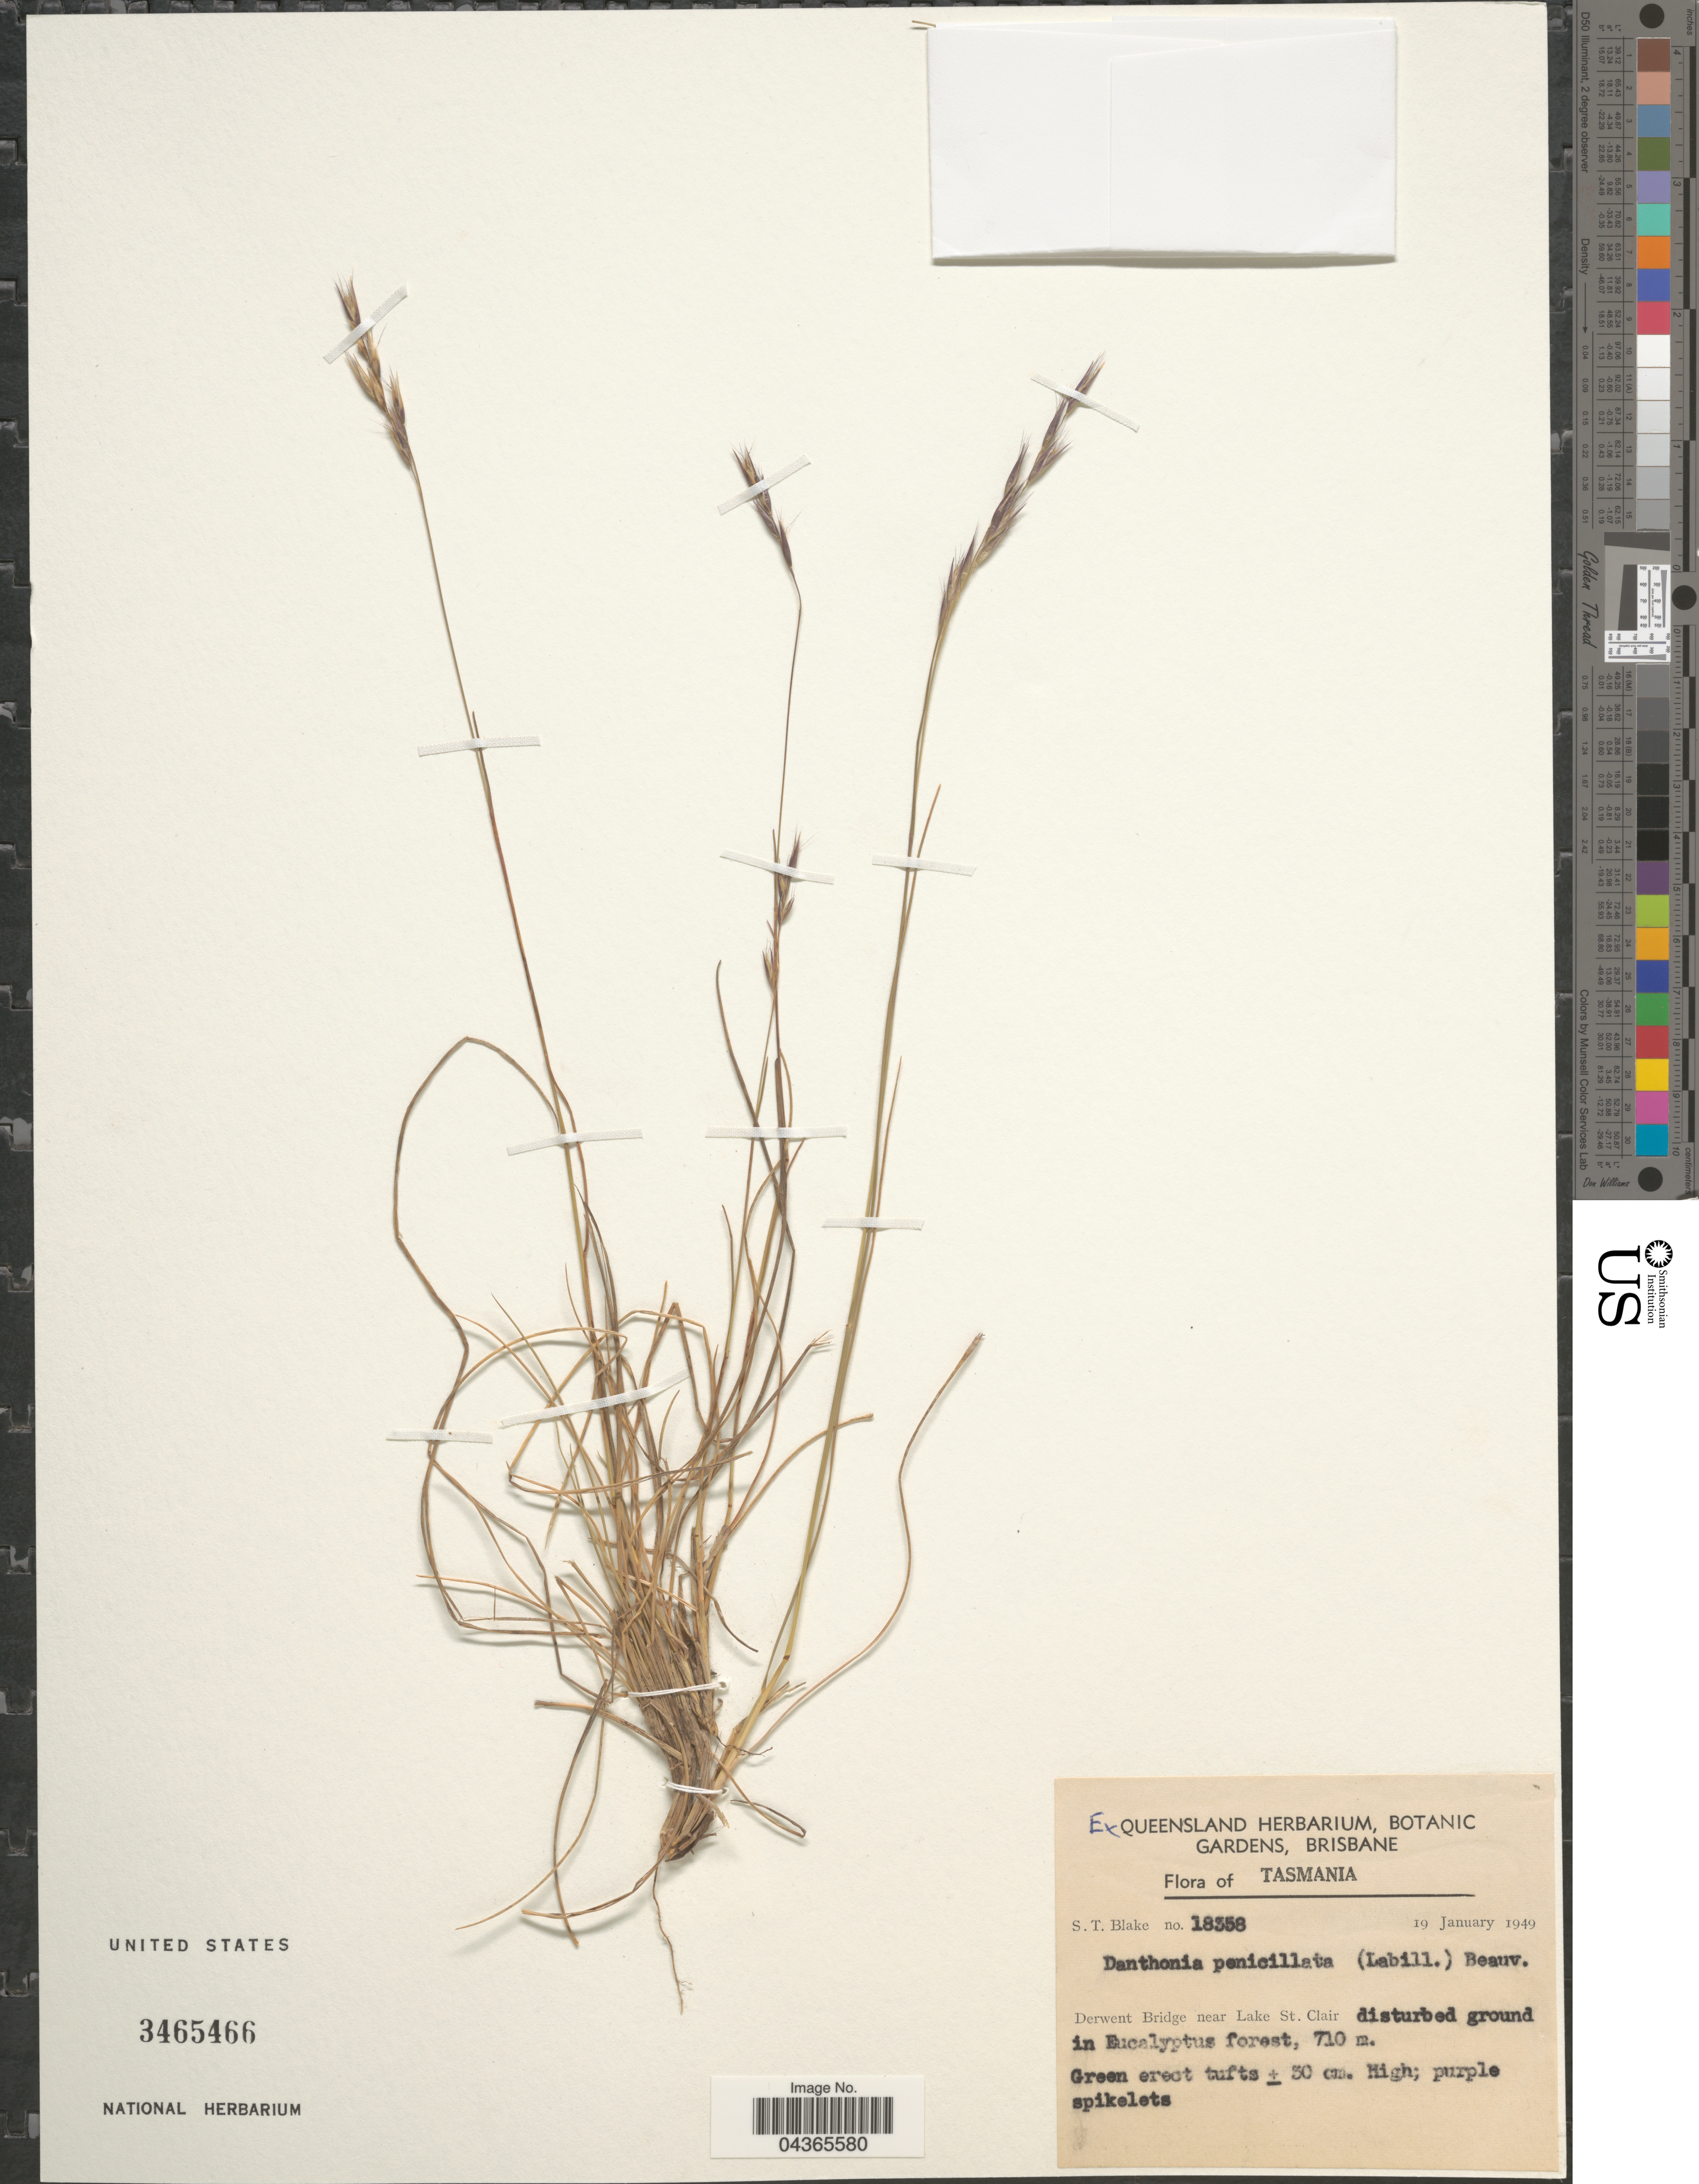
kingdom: Plantae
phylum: Tracheophyta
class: Liliopsida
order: Poales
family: Poaceae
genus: Rytidosperma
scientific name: Rytidosperma penicillatum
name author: (Labill.) Connor & Edgar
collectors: S. T. Blake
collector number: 18358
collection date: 1949-01-19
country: Australia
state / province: Tasmania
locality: Derwent Bridge near Lake St. Clair.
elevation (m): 710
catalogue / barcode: US 3465466